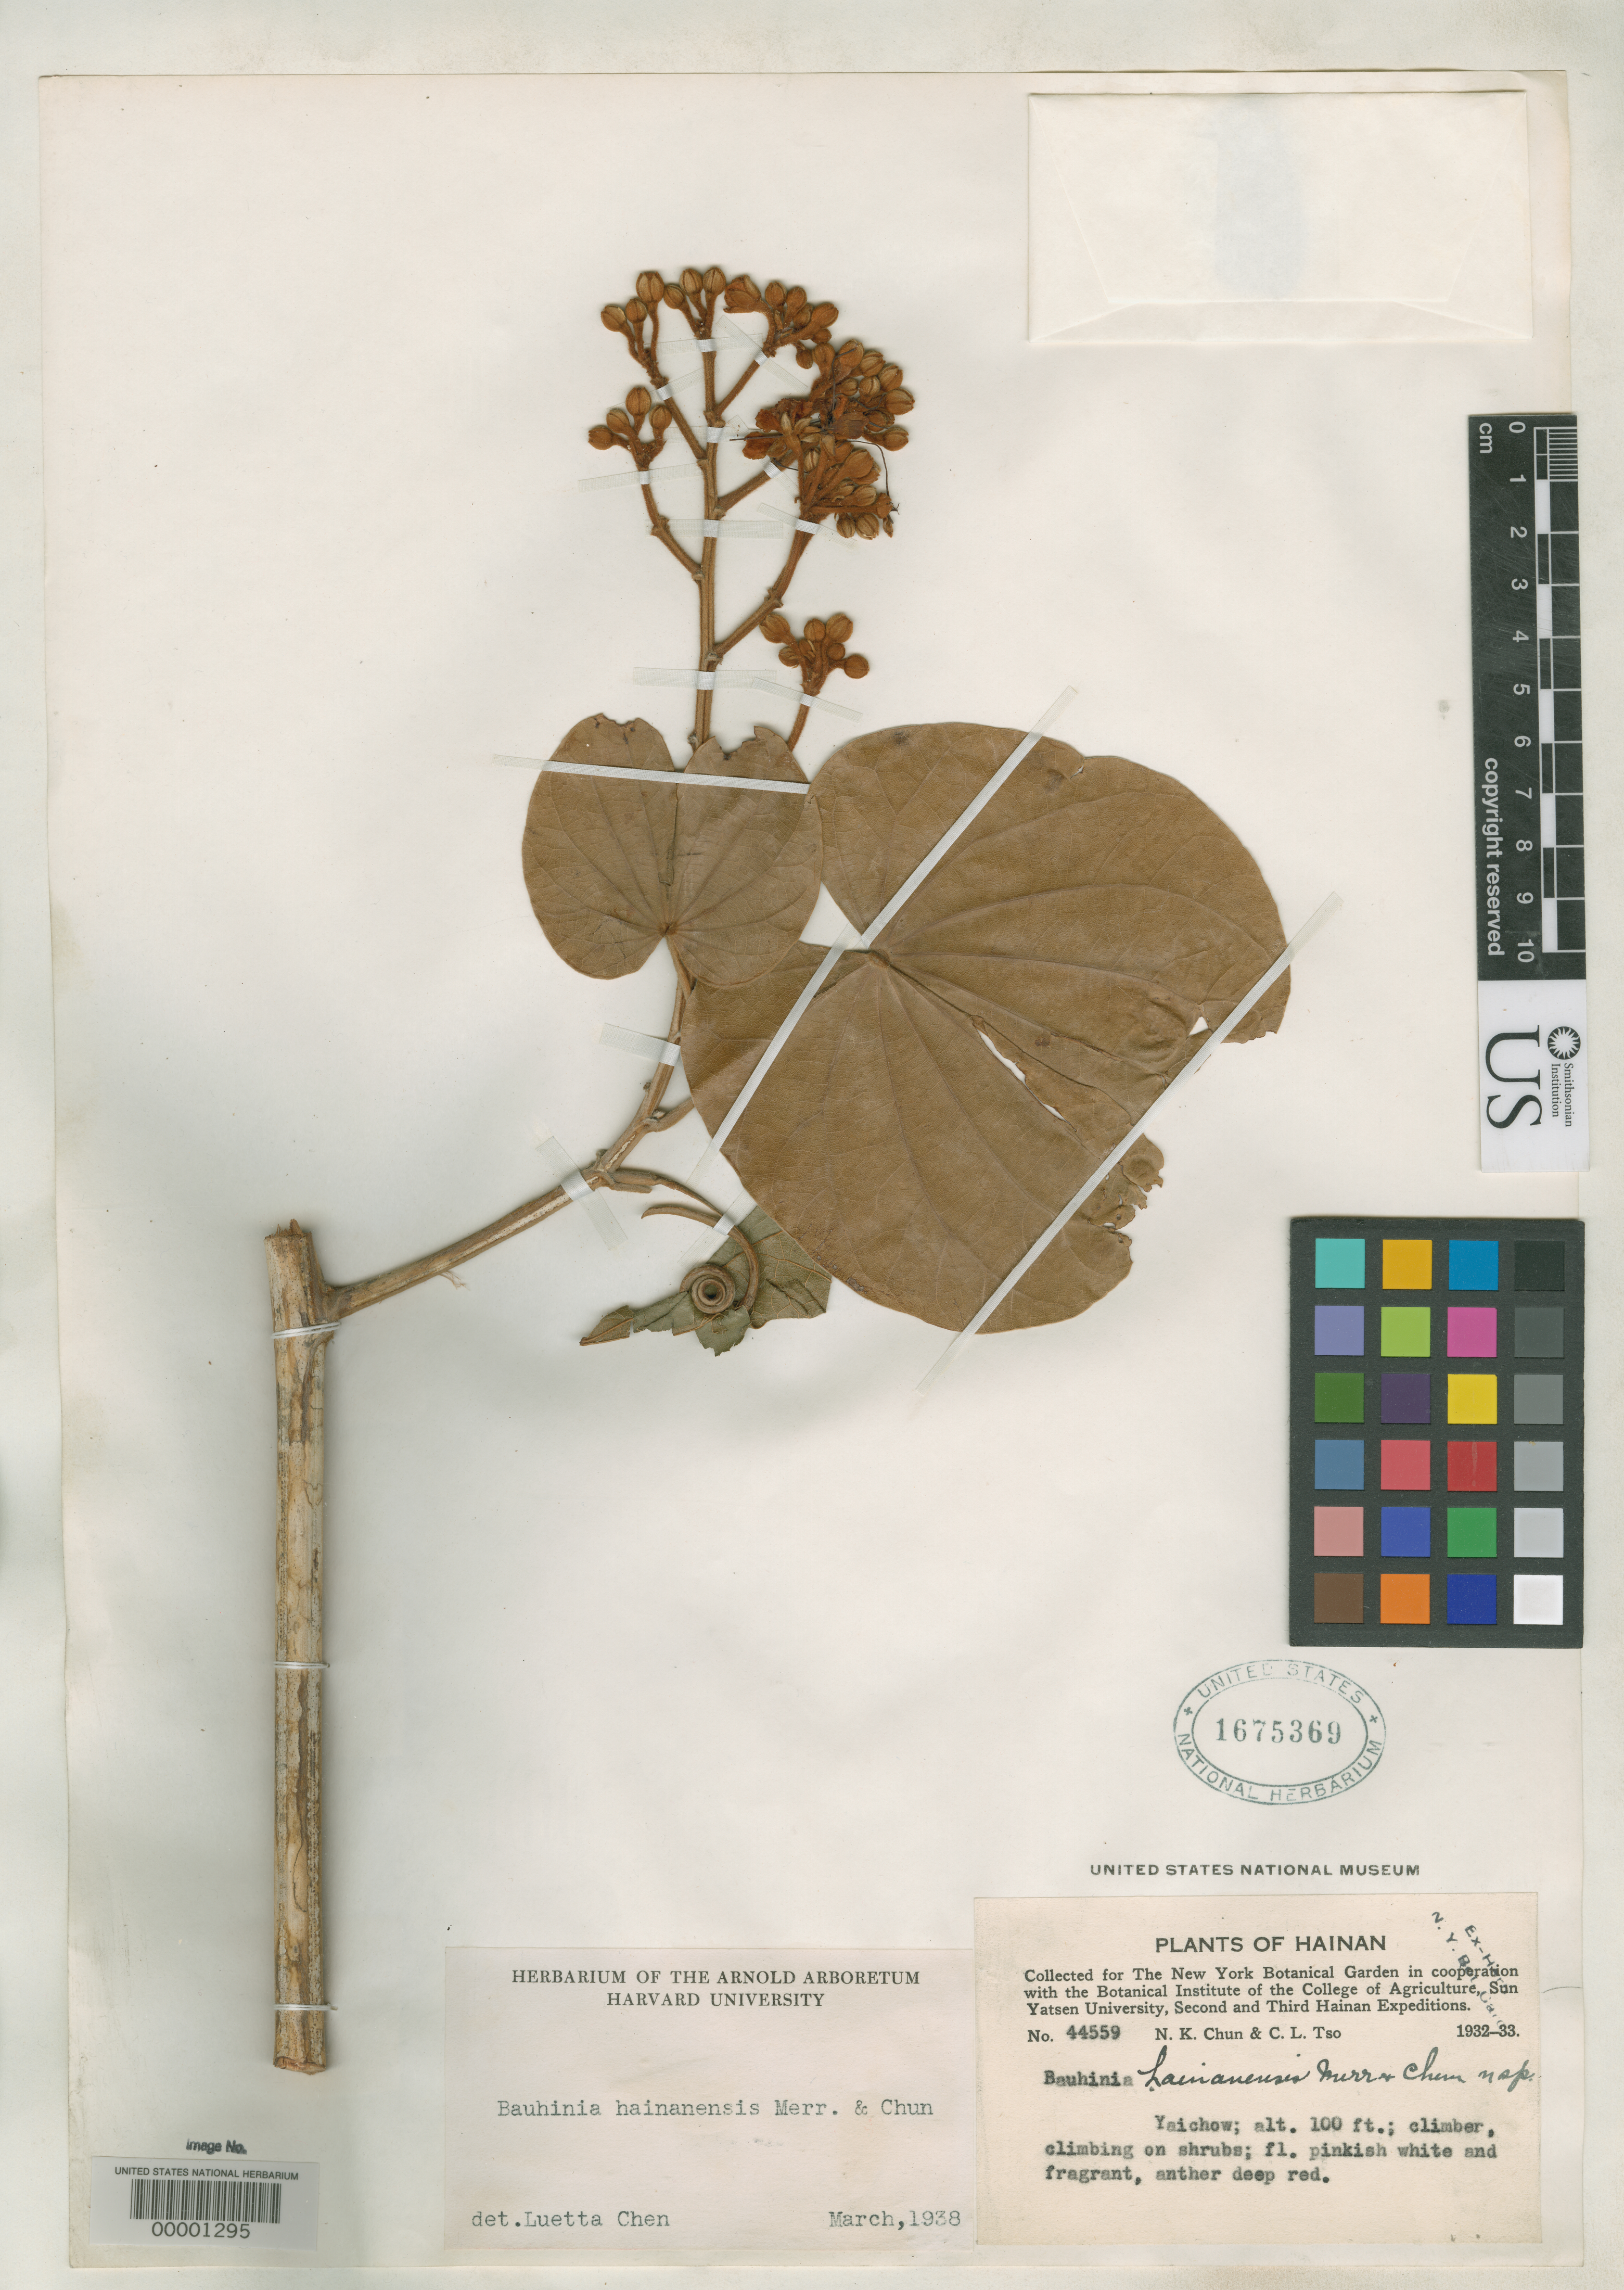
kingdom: Plantae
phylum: Tracheophyta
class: Magnoliopsida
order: Fabales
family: Fabaceae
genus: Bauhinia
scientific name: Bauhinia hainanensis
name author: Merr. & Chun in Luetta Chen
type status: Isotype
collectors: N. K. Chun & C. Tso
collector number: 44559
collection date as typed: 1932 to -- --- 1933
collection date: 1932/1933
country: China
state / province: Hainan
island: Hainan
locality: Yaichow.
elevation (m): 30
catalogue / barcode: US 1675369